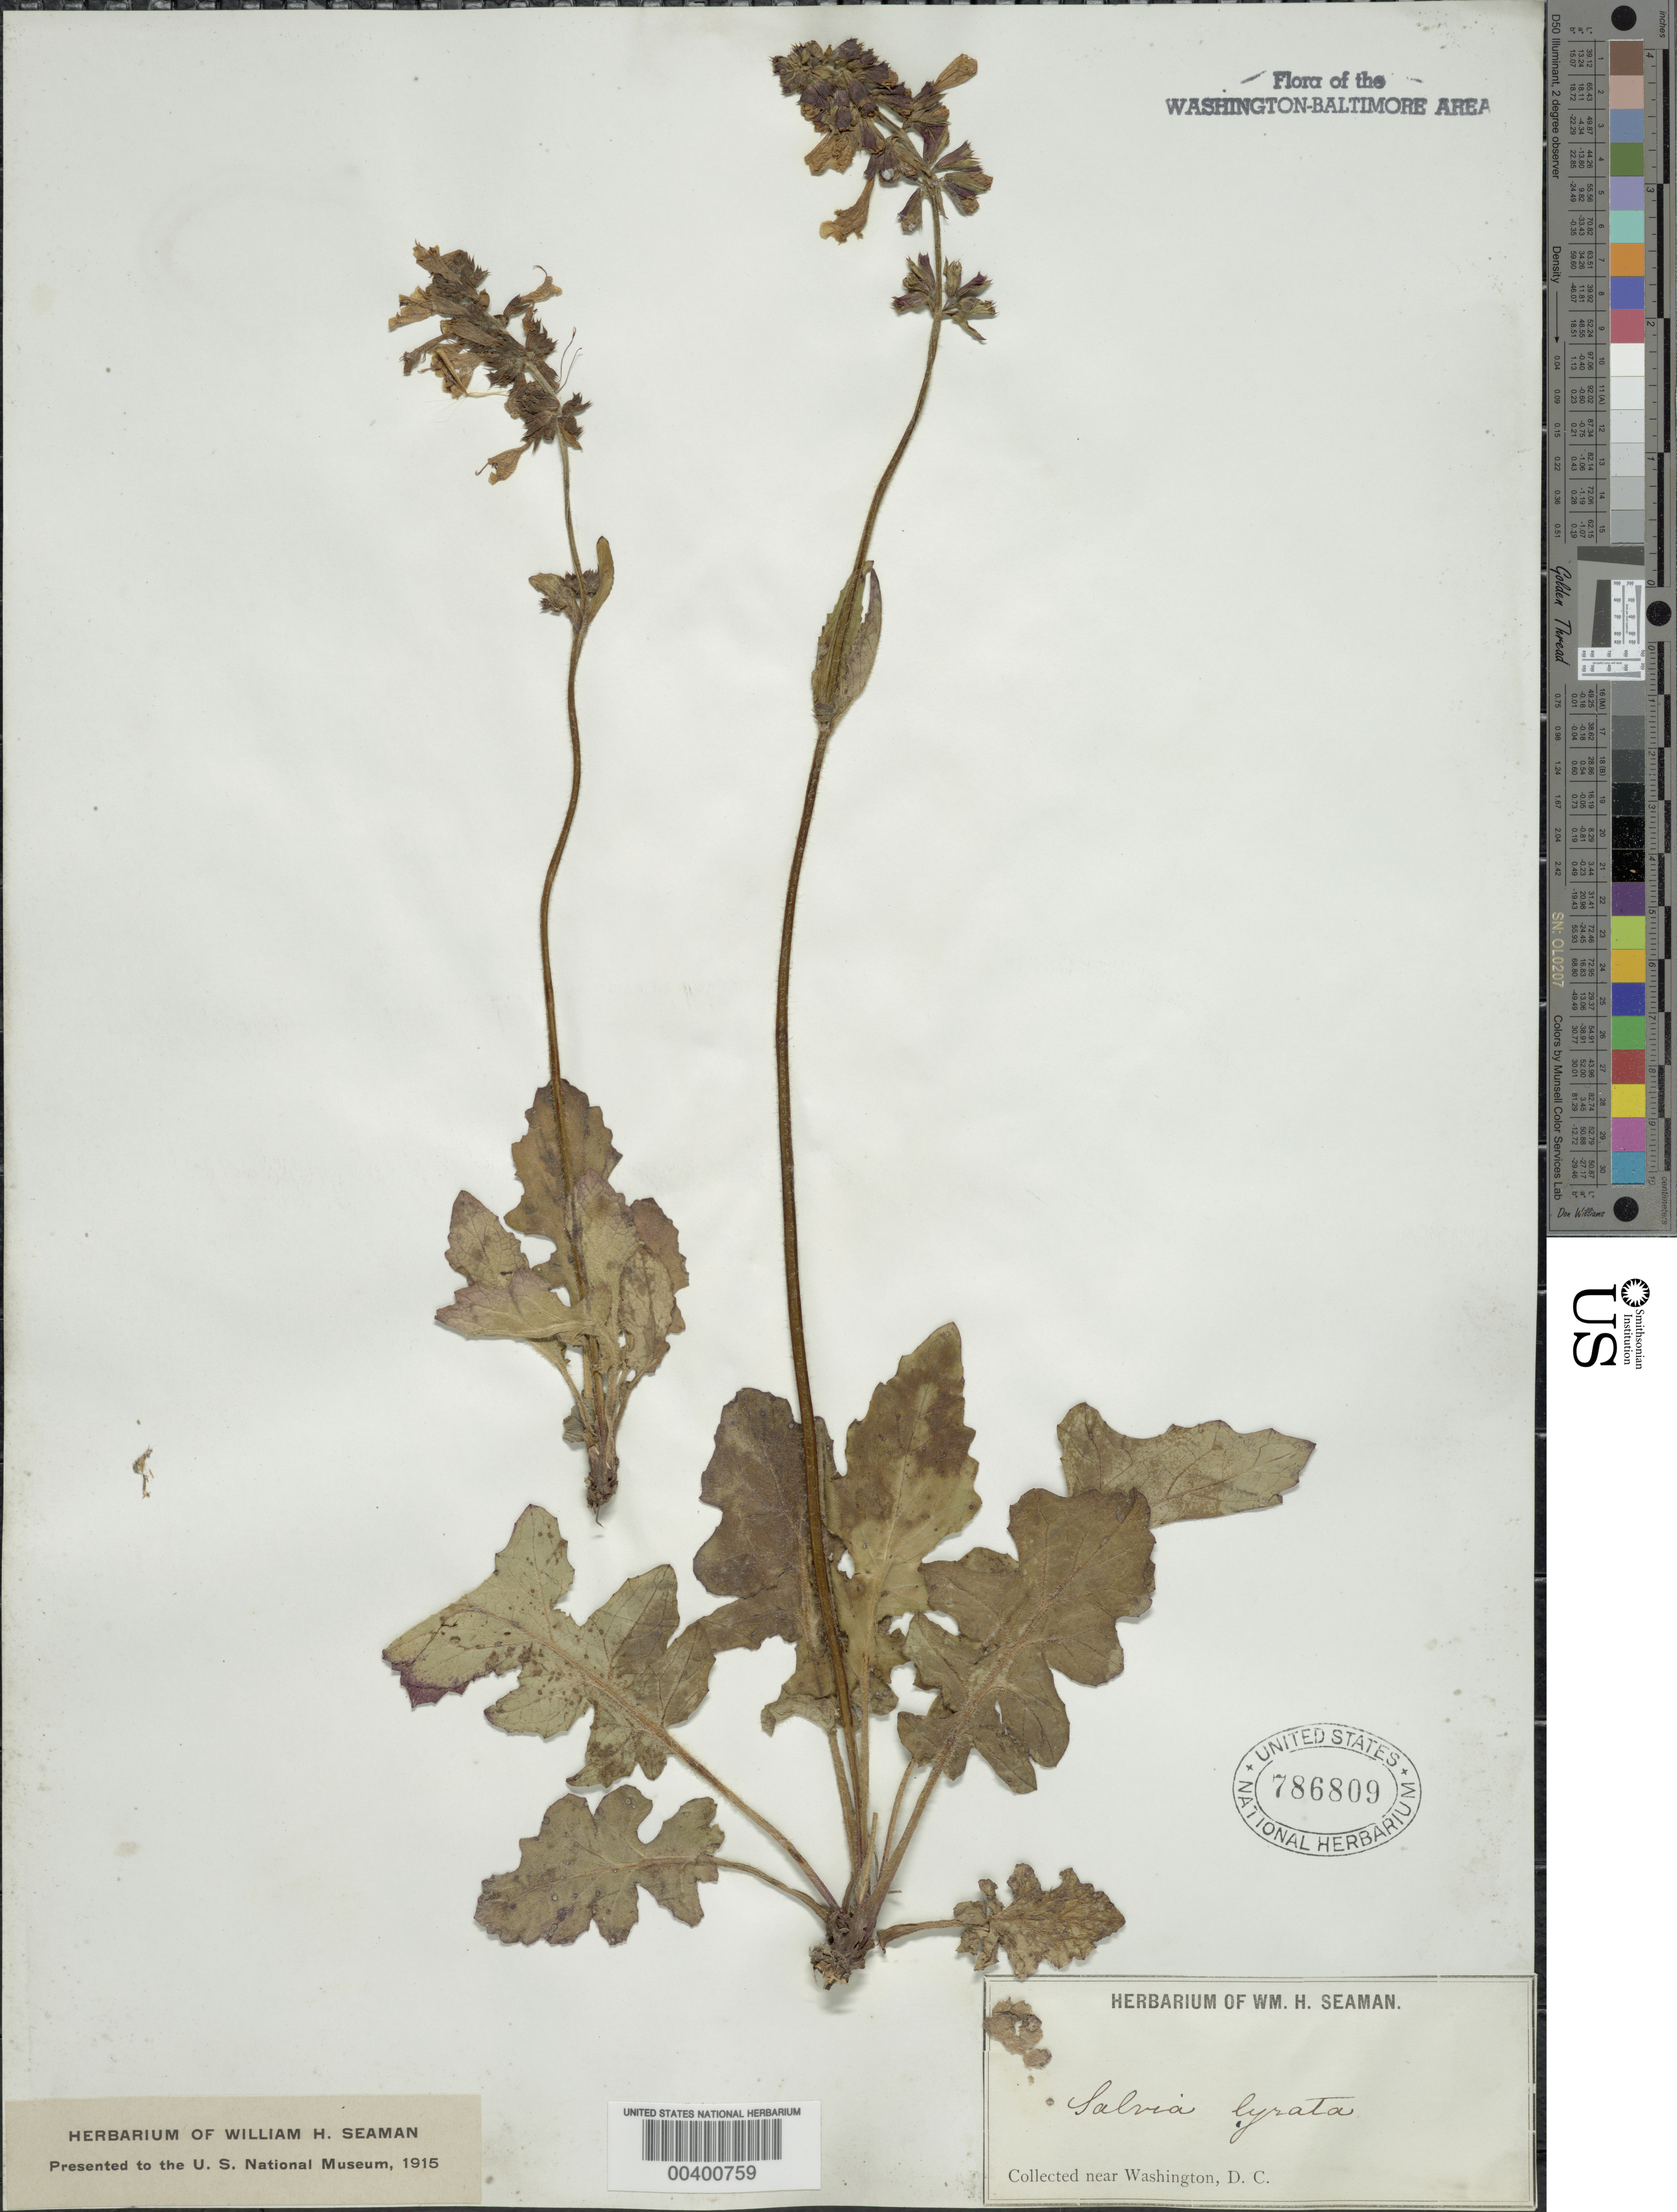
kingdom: Plantae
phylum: Tracheophyta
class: Magnoliopsida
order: Lamiales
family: Lamiaceae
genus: Salvia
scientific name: Salvia lyrata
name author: L.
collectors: W. Seaman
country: United States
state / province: District of Columbia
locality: Washington DC area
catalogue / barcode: US 786809